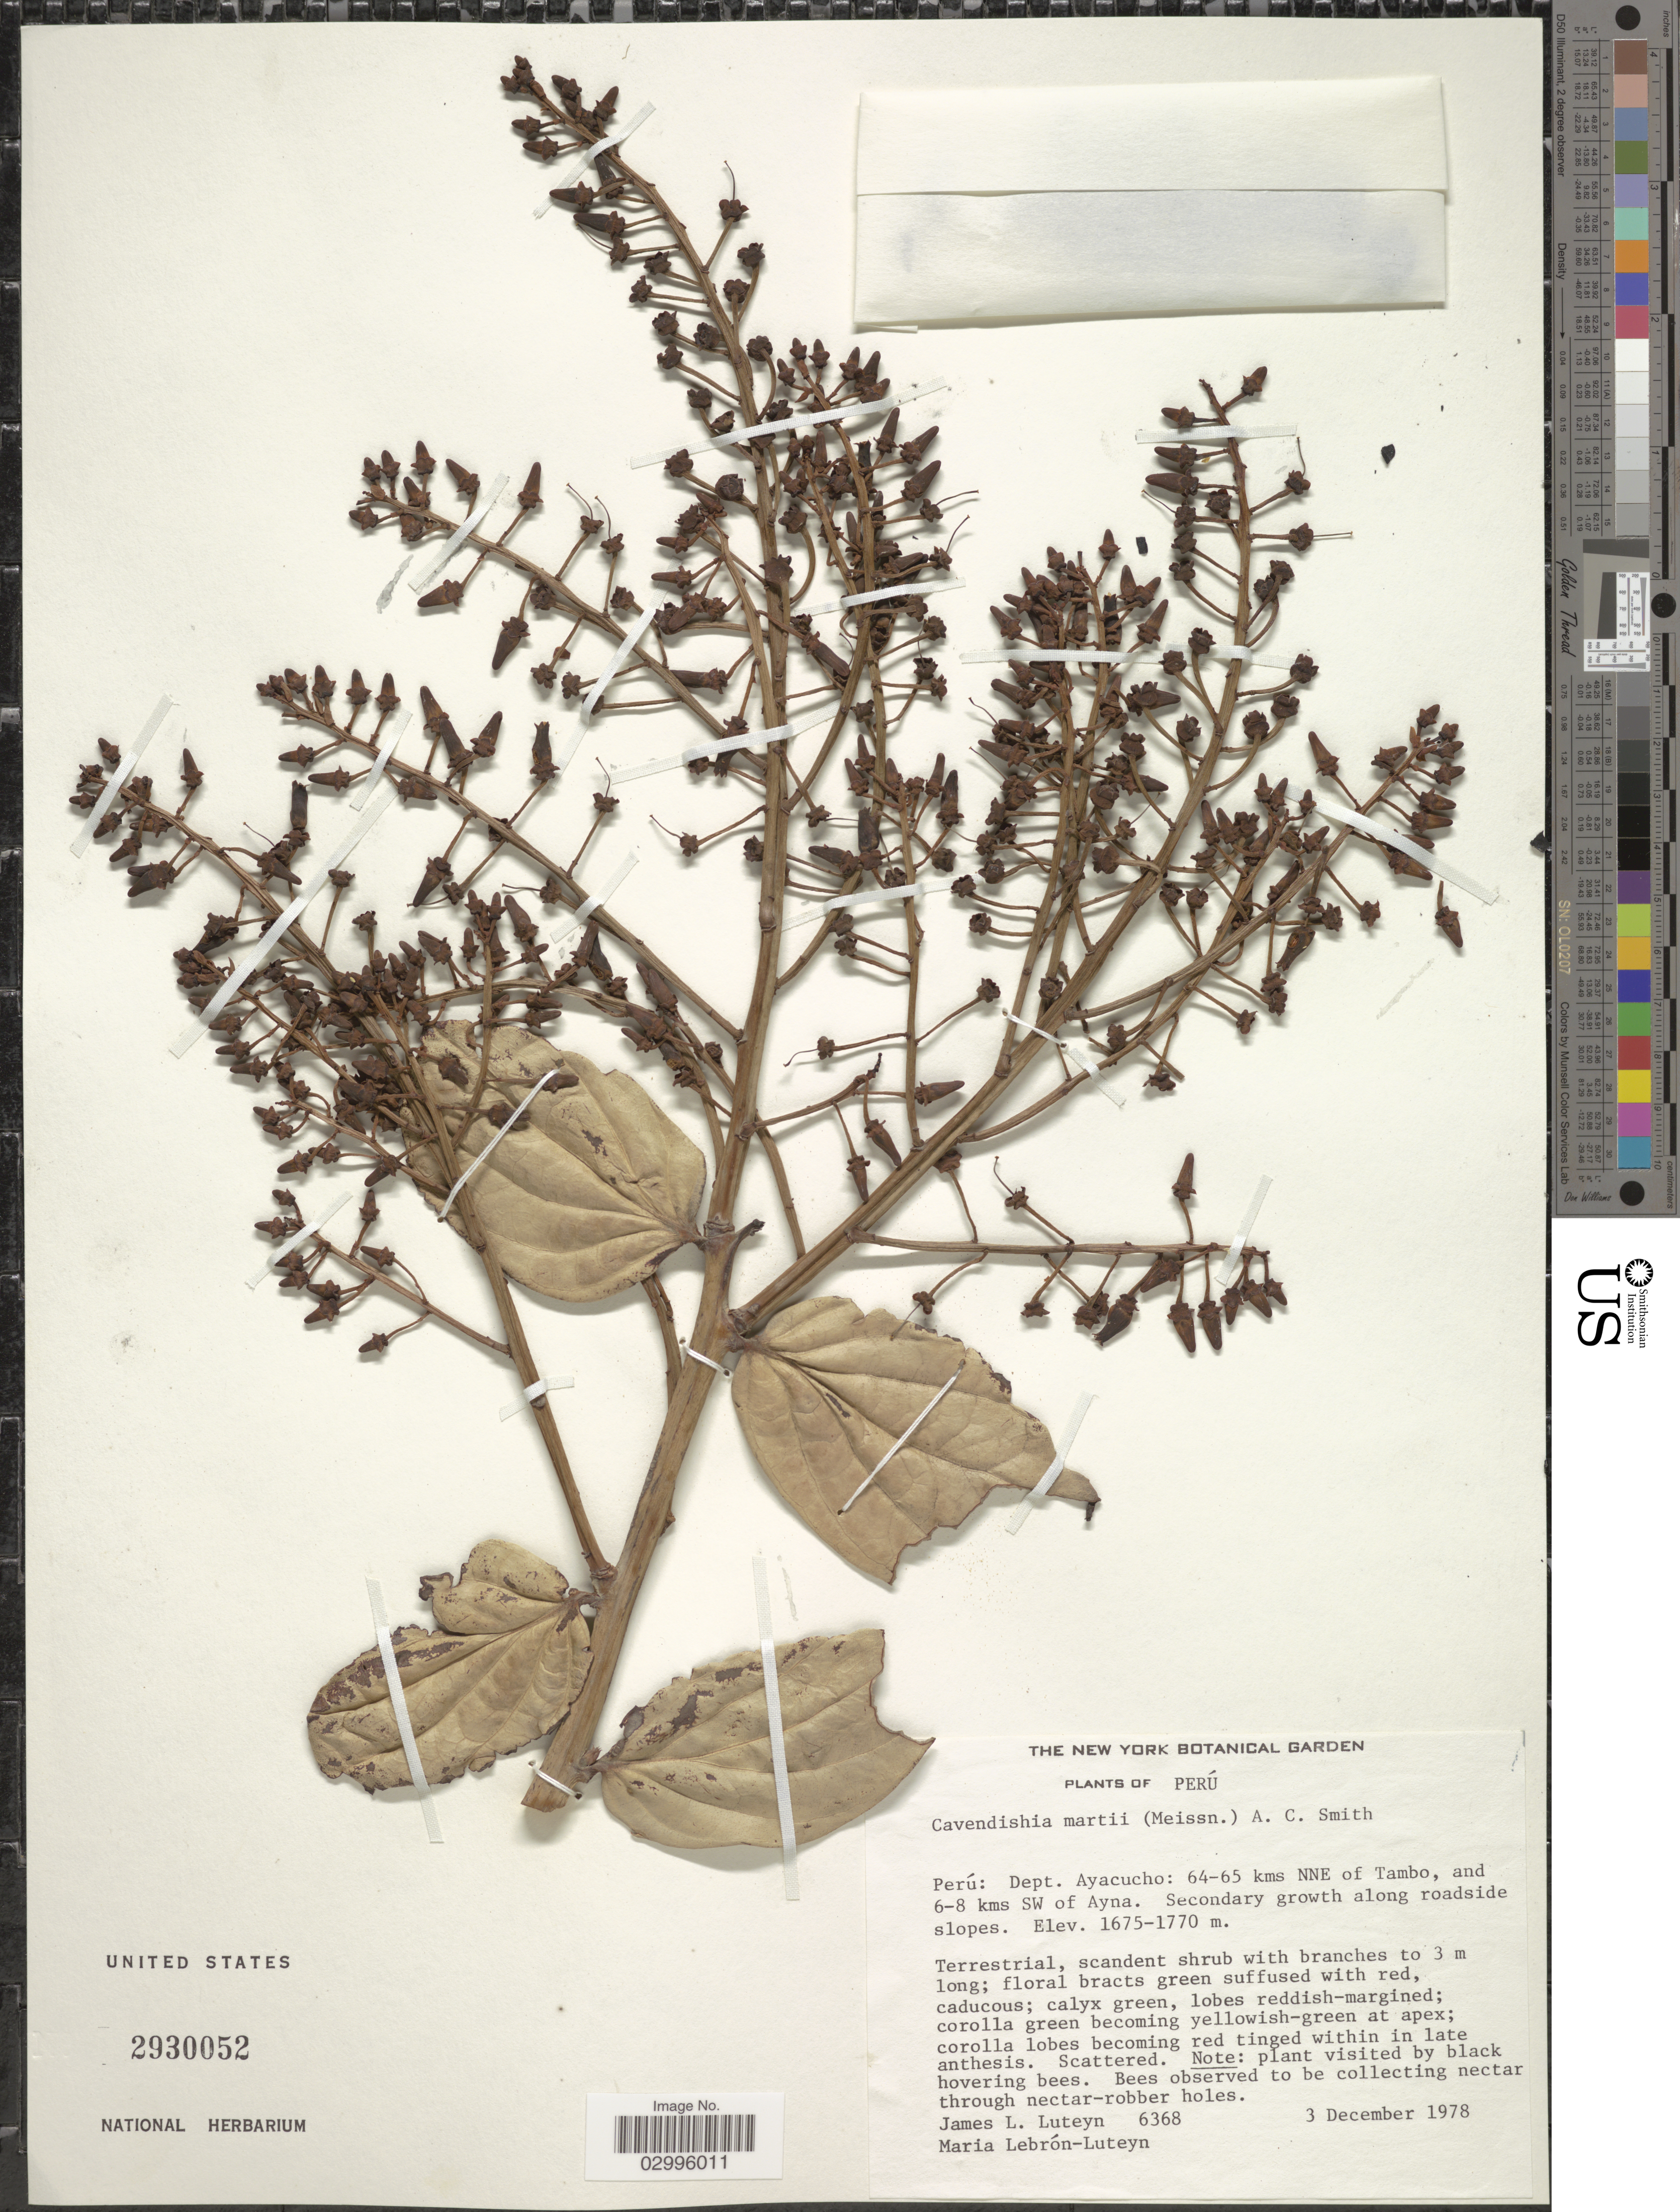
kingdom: Plantae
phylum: Tracheophyta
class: Magnoliopsida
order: Ericales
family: Ericaceae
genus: Cavendishia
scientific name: Cavendishia martii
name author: (Meisn.) A.C. Sm.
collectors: J. Luteyn & M. L. Lebrón-Luteyn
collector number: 6368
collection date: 1978-12-03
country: Peru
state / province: Ayacucho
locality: Dept. Ayacucho: 64-65 kms NNE of Tambo, and 6-8 kms SW of Ayana.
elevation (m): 1675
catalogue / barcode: US 2930052